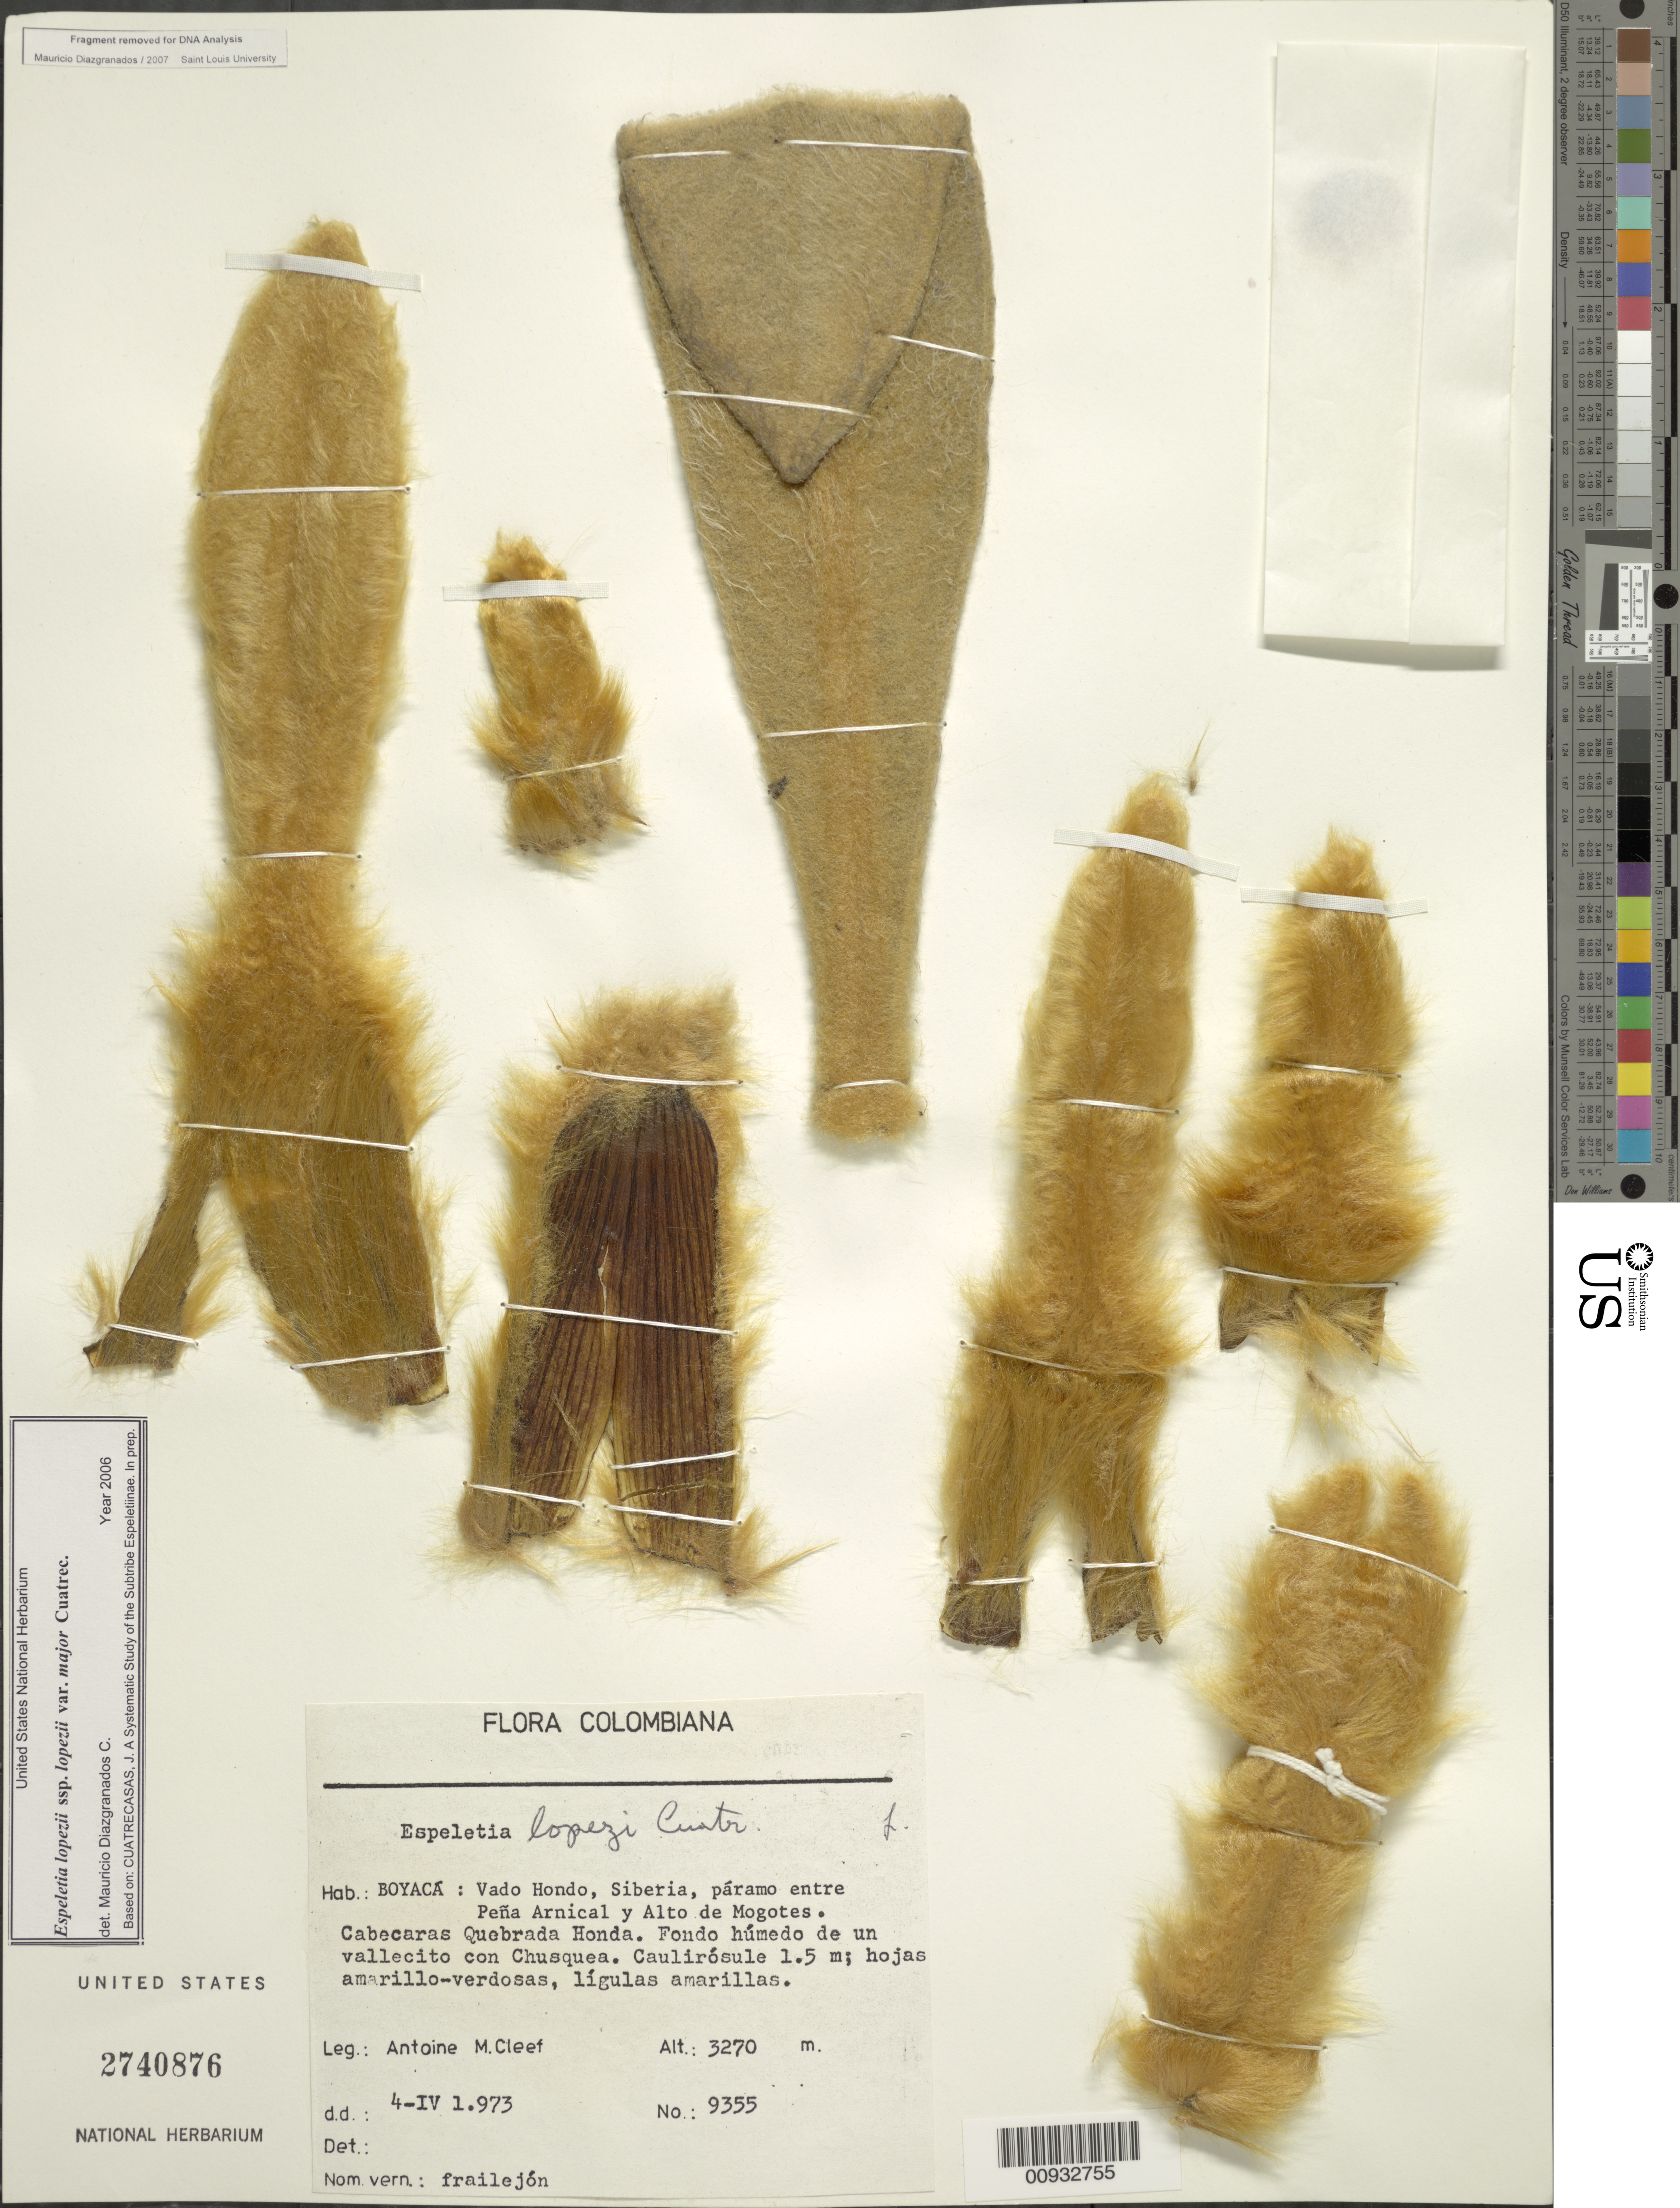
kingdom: Plantae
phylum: Tracheophyta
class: Magnoliopsida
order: Asterales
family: Asteraceae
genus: Espeletia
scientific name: Espeletia lopezii var. major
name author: Cuatrec.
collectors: A. M. Cleef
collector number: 9355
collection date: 1973-04-04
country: Colombia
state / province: Boyacá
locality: Vado Hondo, Sibria, paramo entre Pena Arnical y Alto de Mogotes. Cabeceras Quebrada Honda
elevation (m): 3270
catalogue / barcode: US 2740876